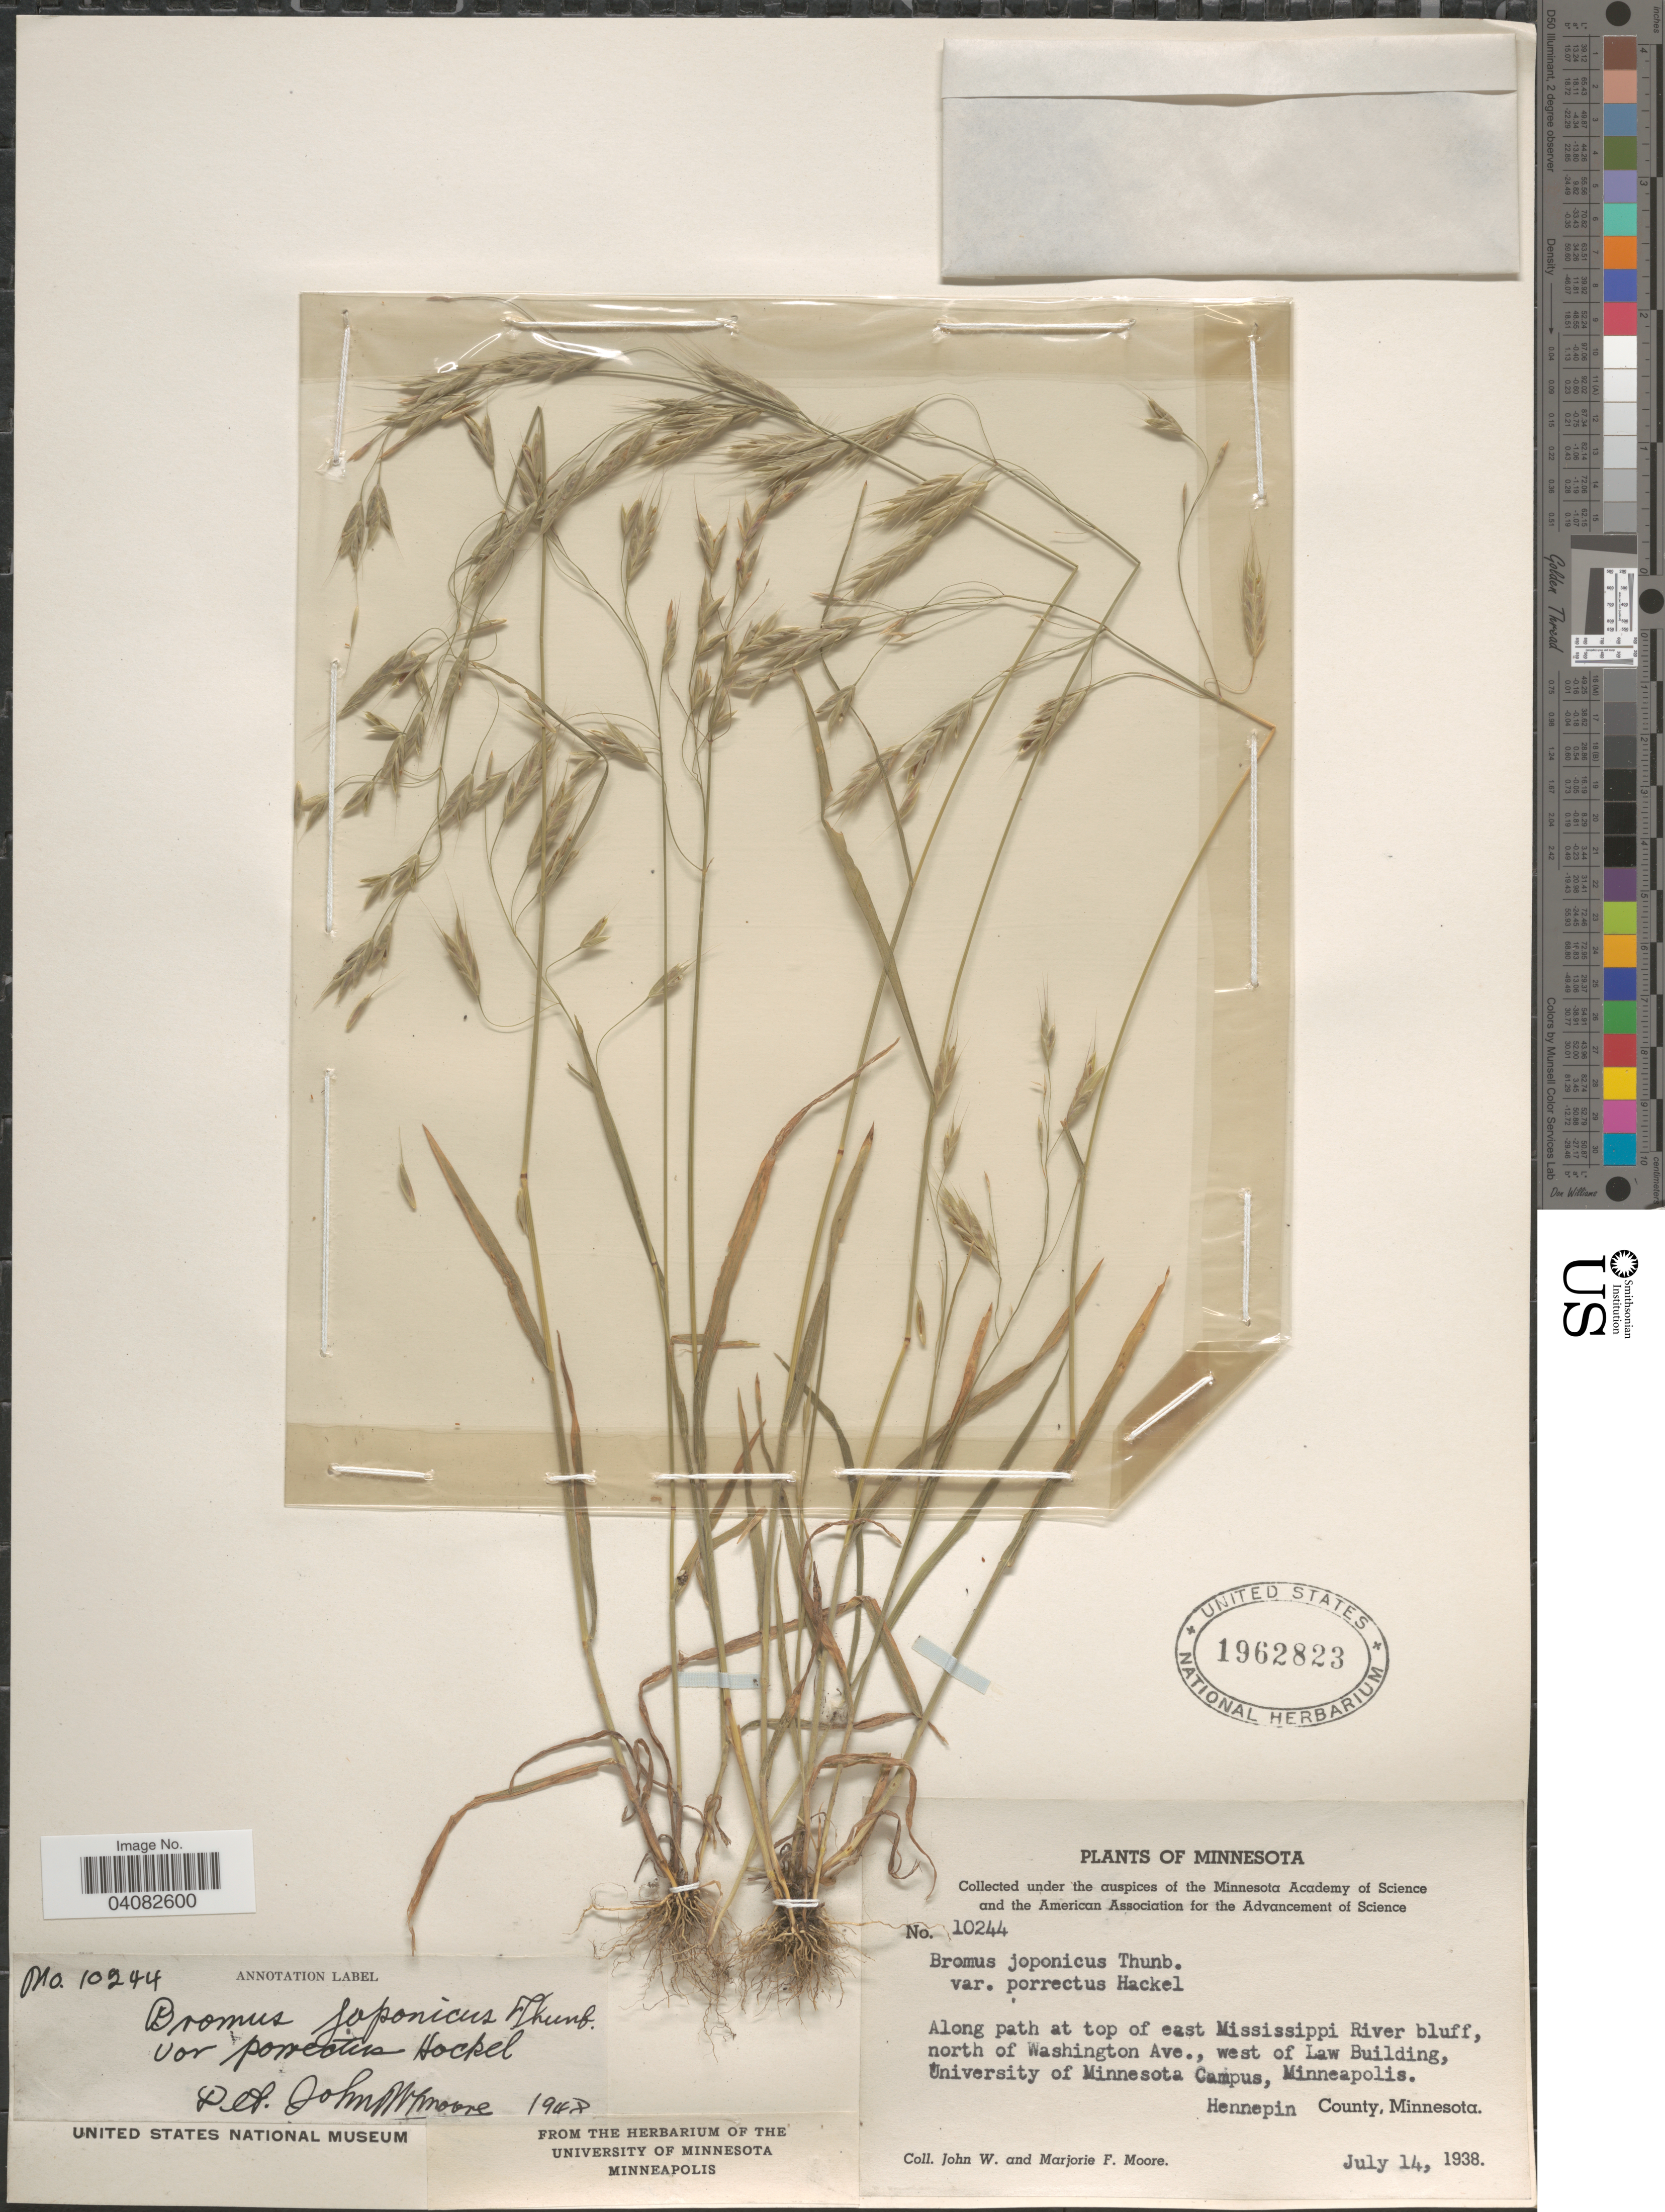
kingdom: Plantae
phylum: Tracheophyta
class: Liliopsida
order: Poales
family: Poaceae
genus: Bromus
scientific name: Bromus japonicus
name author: Houtt.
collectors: J. Moore & M. F. Moore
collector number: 10244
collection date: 1938-07-14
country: United States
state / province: Minnesota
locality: Along path at top of east Mississippi River bluff, north of Washington Ave., west of Law Building, University of Minnesota Campus, Minneapolis. Hennepin County.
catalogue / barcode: US 1962823